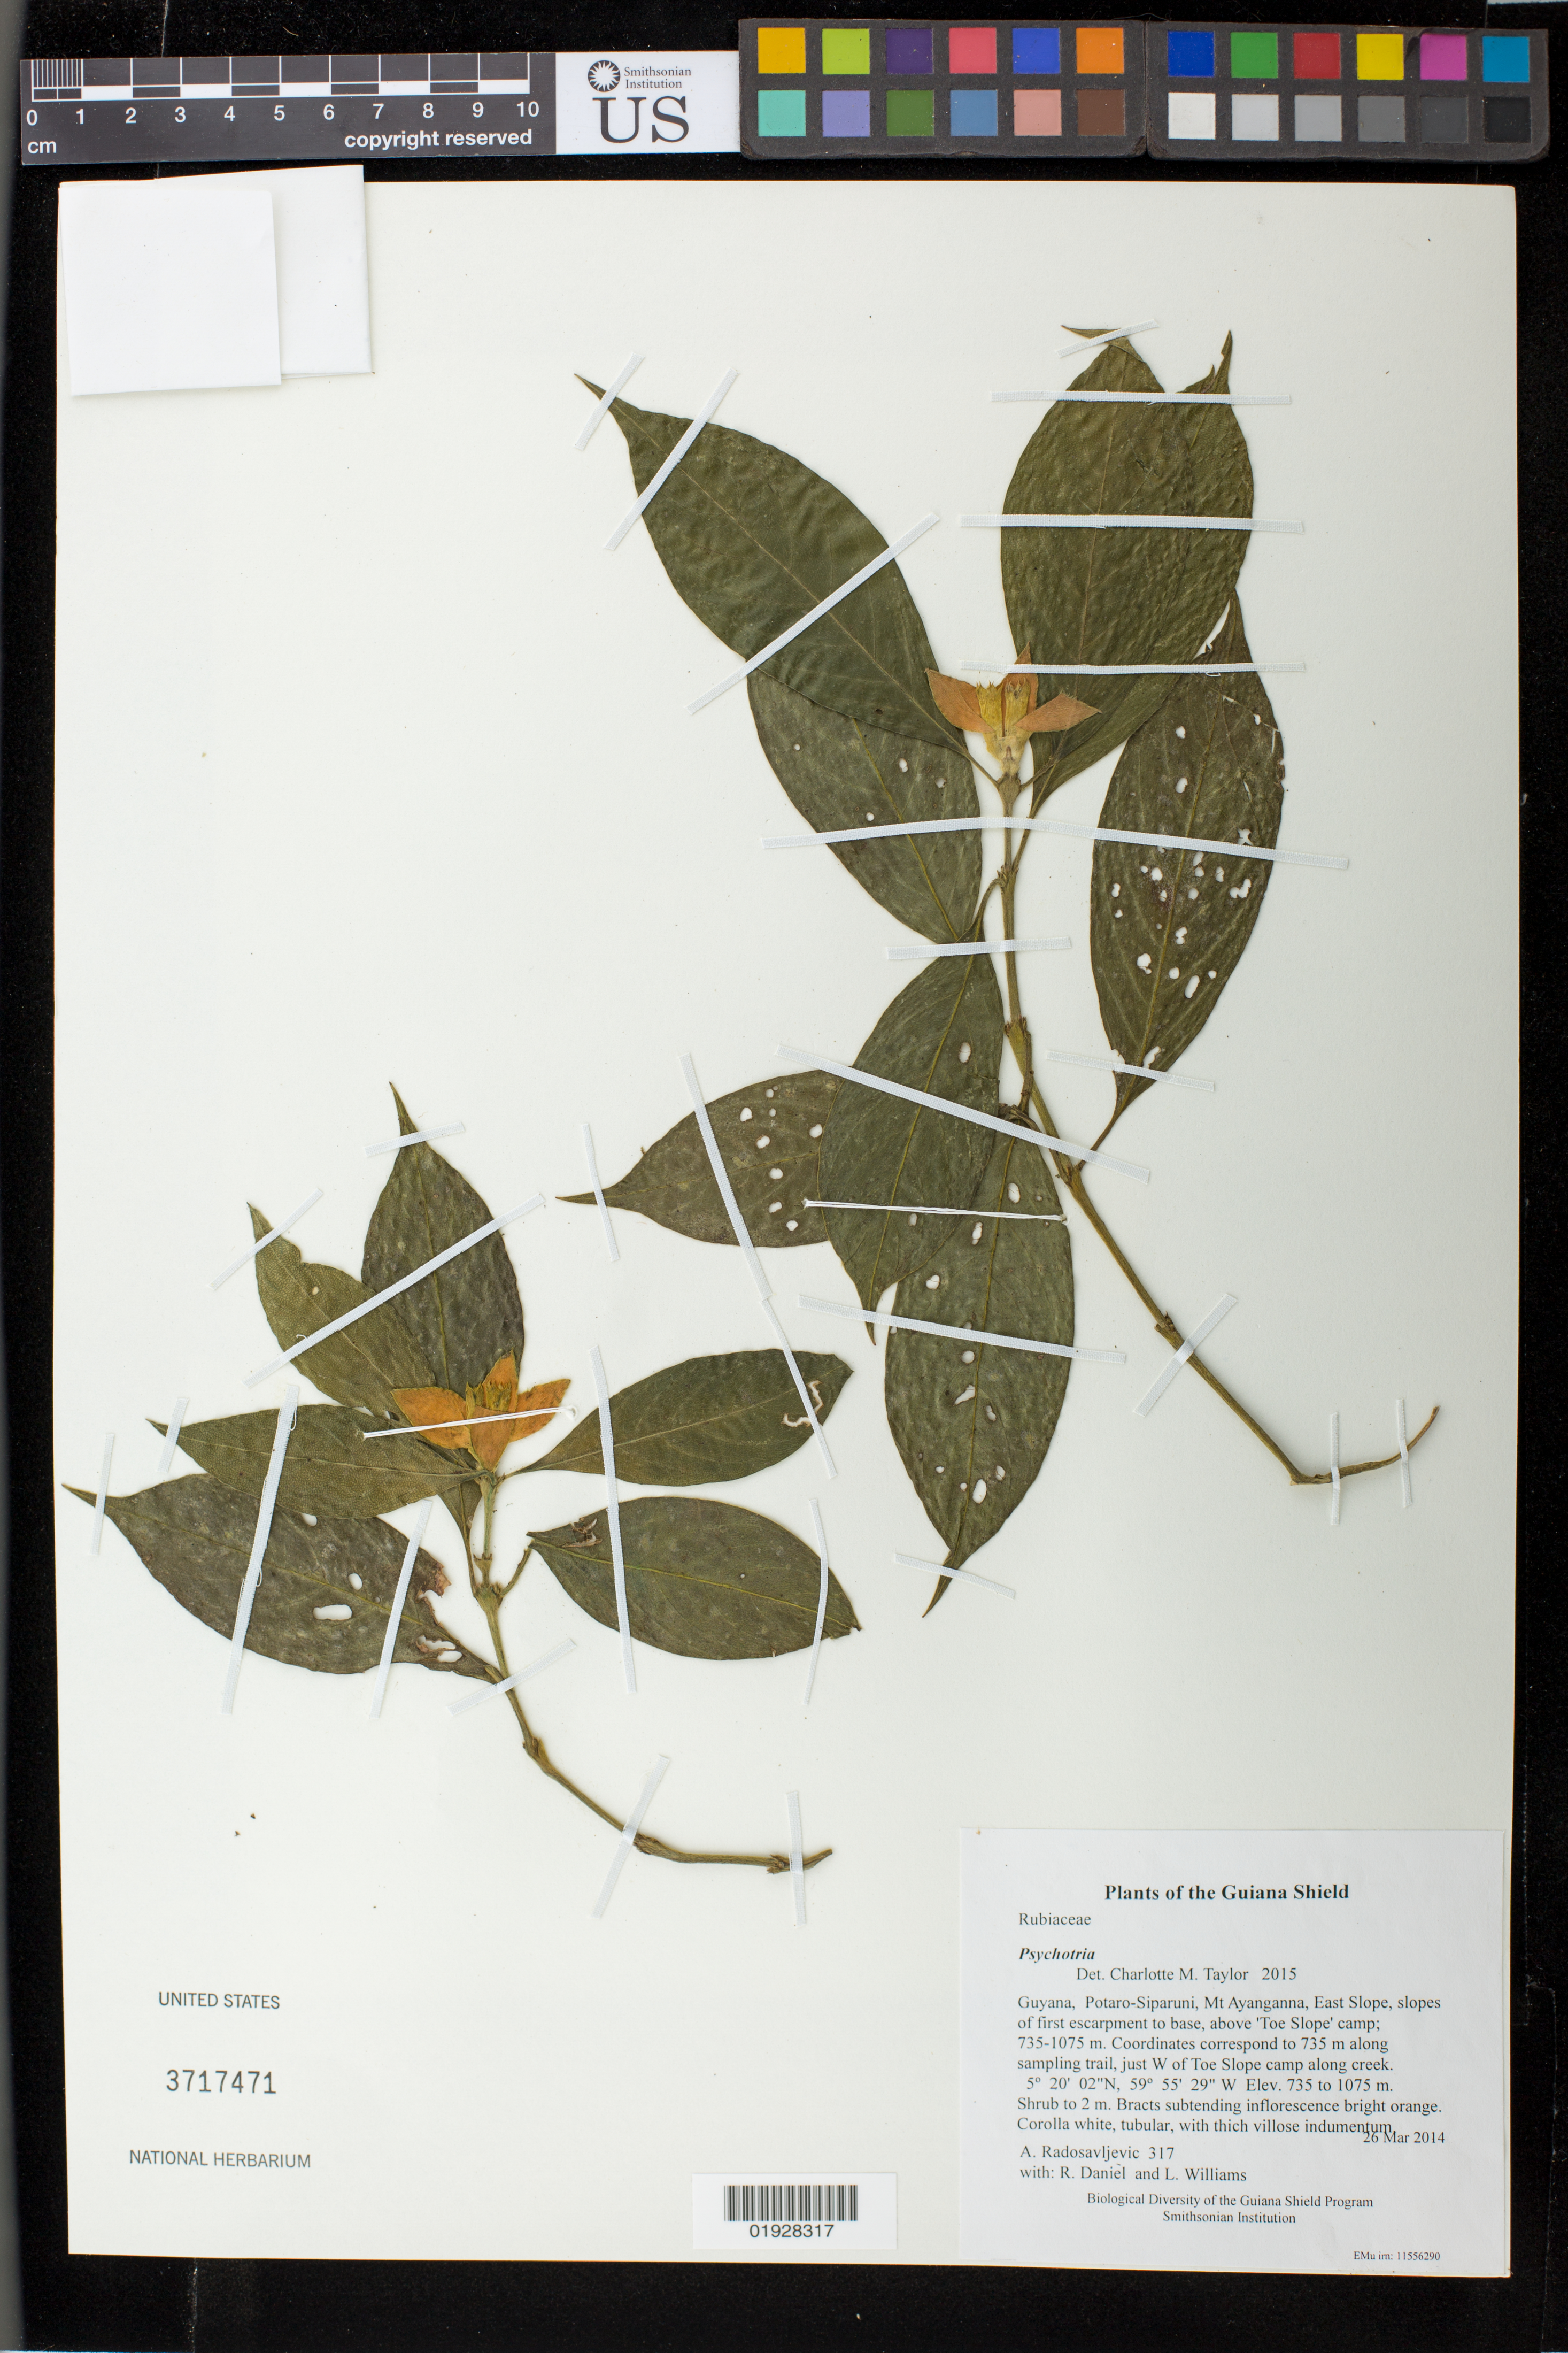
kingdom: Plantae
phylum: Tracheophyta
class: Magnoliopsida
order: Gentianales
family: Rubiaceae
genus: Psychotria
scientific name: Psychotria sp.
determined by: Taylor, Charlotte M.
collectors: A. Radosavljevic, R. Daniel & L. Williams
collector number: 317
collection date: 2014-03-26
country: Guyana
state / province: Potaro-Siparuni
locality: Mt Ayanganna, East Slope, slopes of first escarpment to base, above 'Toe Slope' camp; 735-1075 m. Coordinates correspond to 735 m along sampling trail, just W of Toe Slope camp along creek.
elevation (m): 735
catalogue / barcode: US 3717471